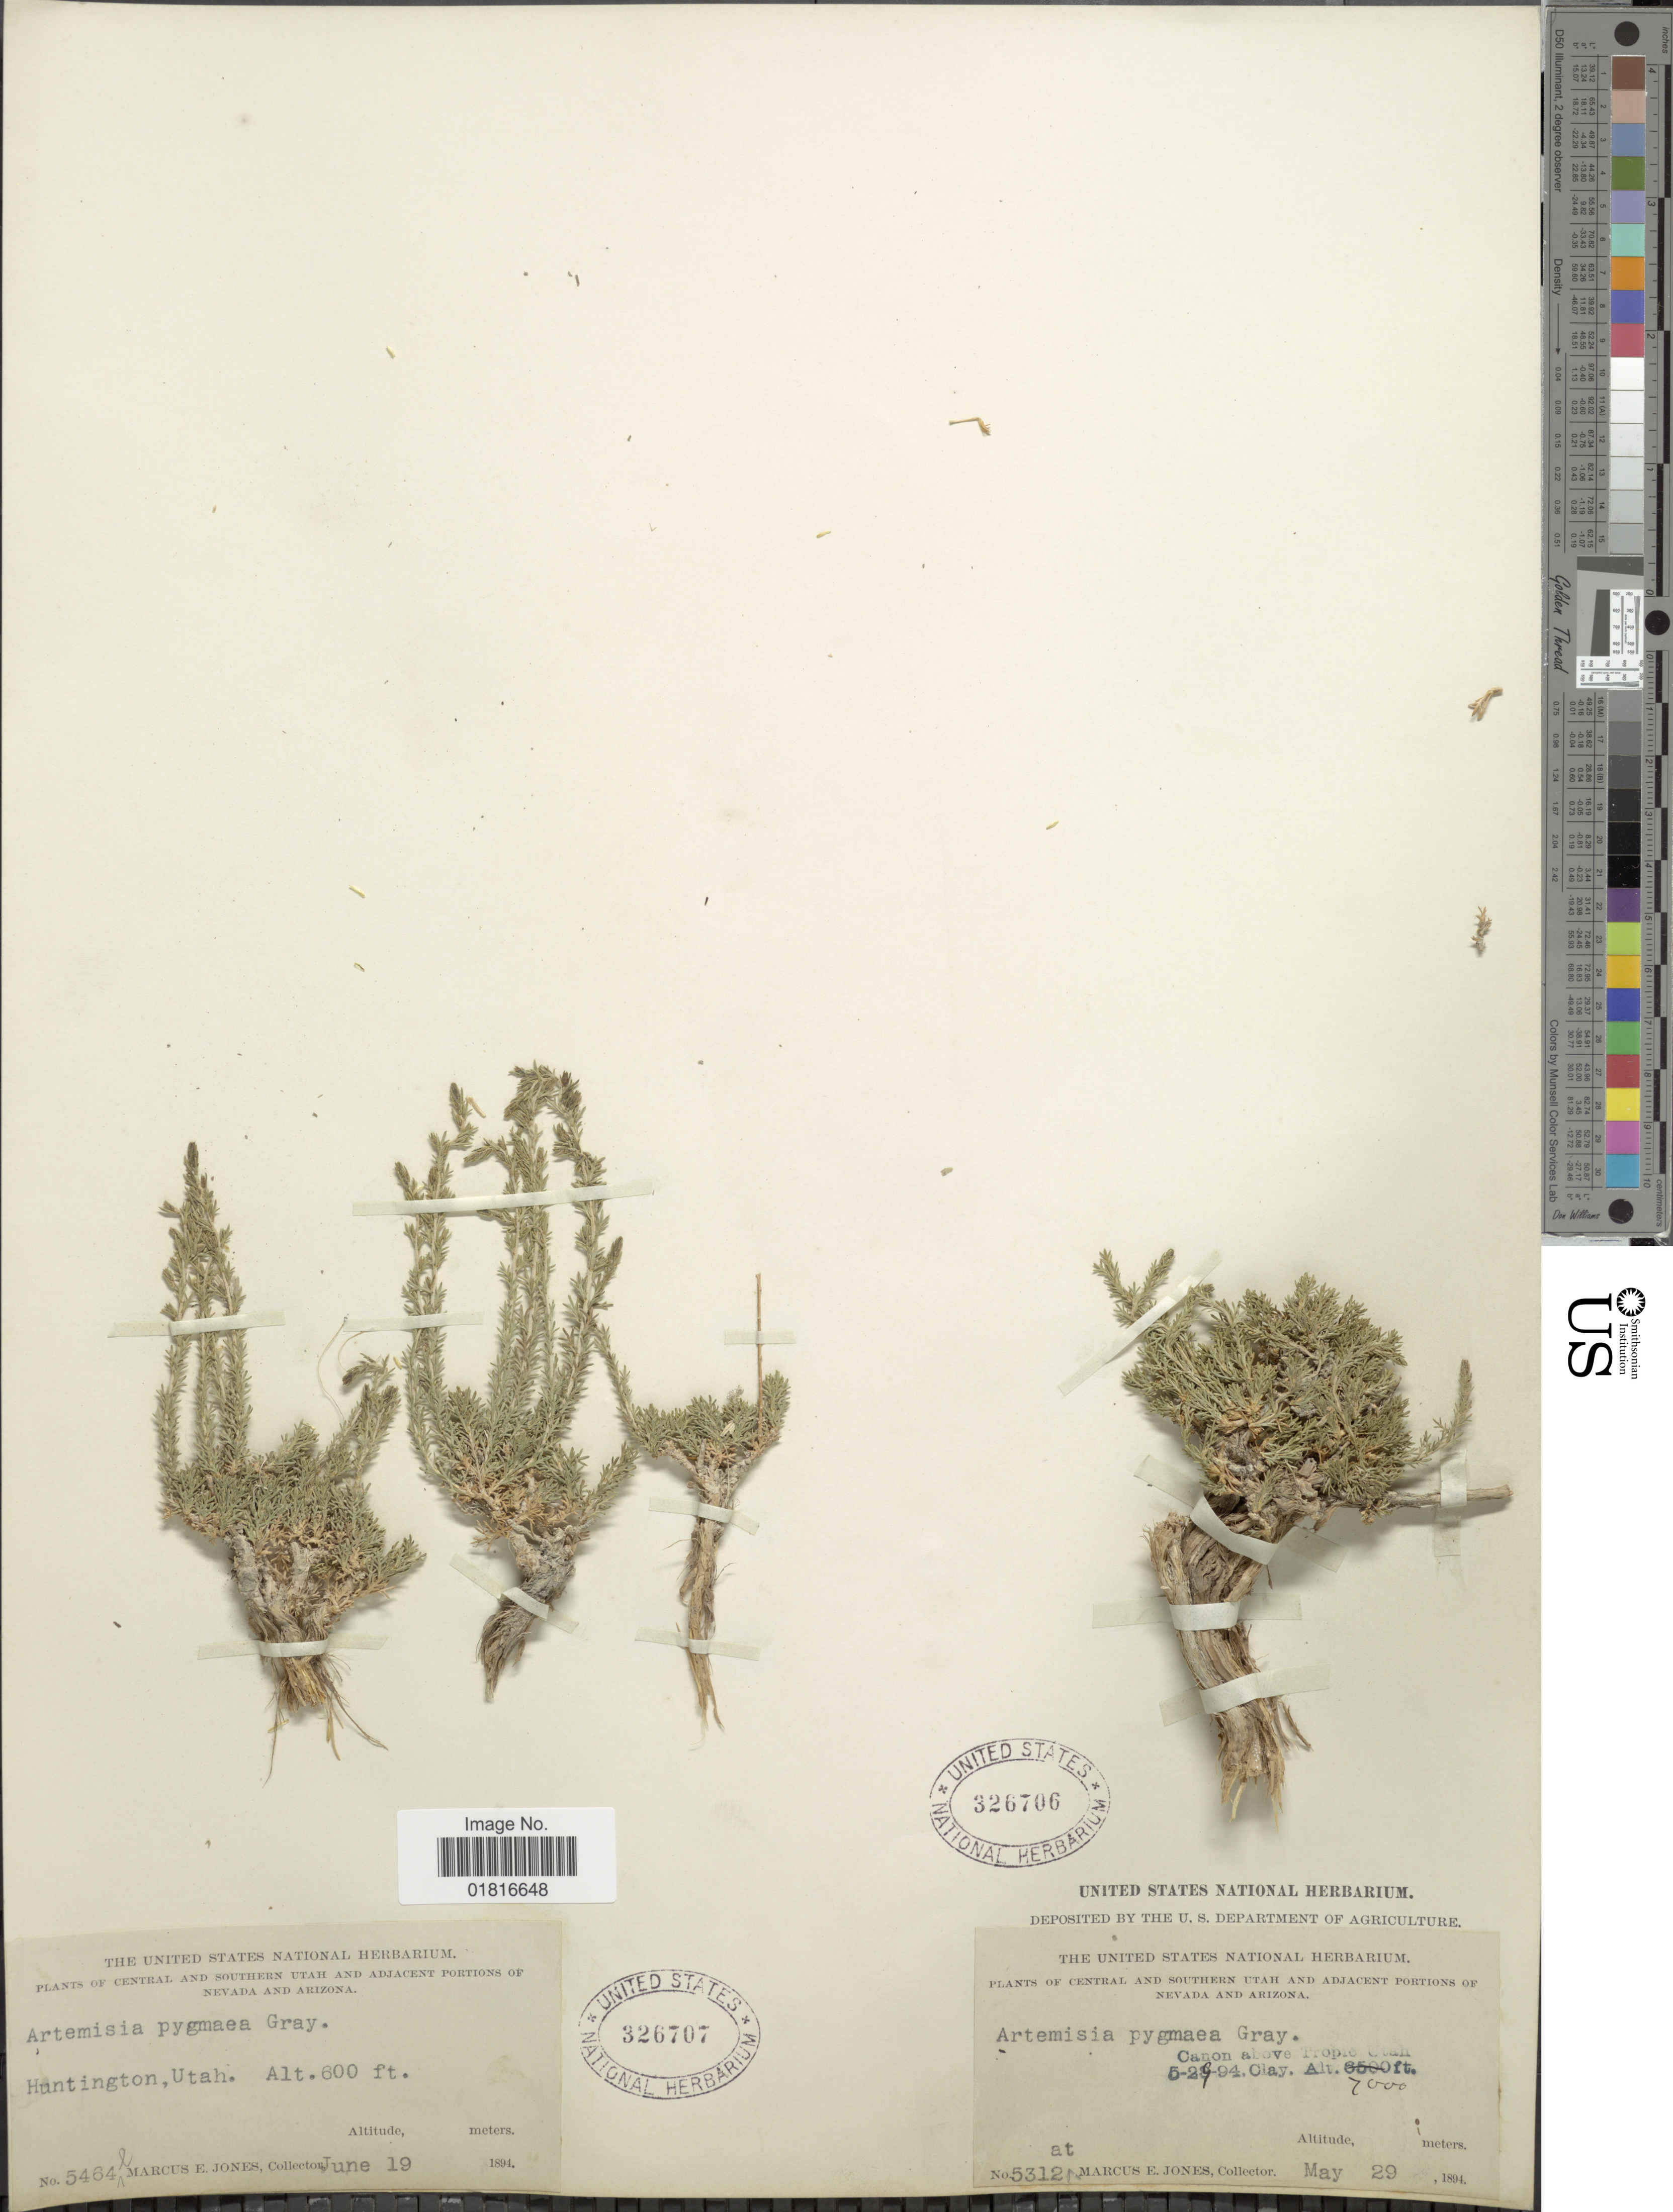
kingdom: Plantae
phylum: Tracheophyta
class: Magnoliopsida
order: Asterales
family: Asteraceae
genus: Artemisia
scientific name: Artemisia pygmaea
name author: A. Gray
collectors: M. E. Jones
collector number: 5464l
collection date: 1894-06-19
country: United States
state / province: Utah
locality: Central and Southern Utah and Adjacent Portions of Nevada and Arizona, Huntington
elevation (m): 183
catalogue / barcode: US 326707